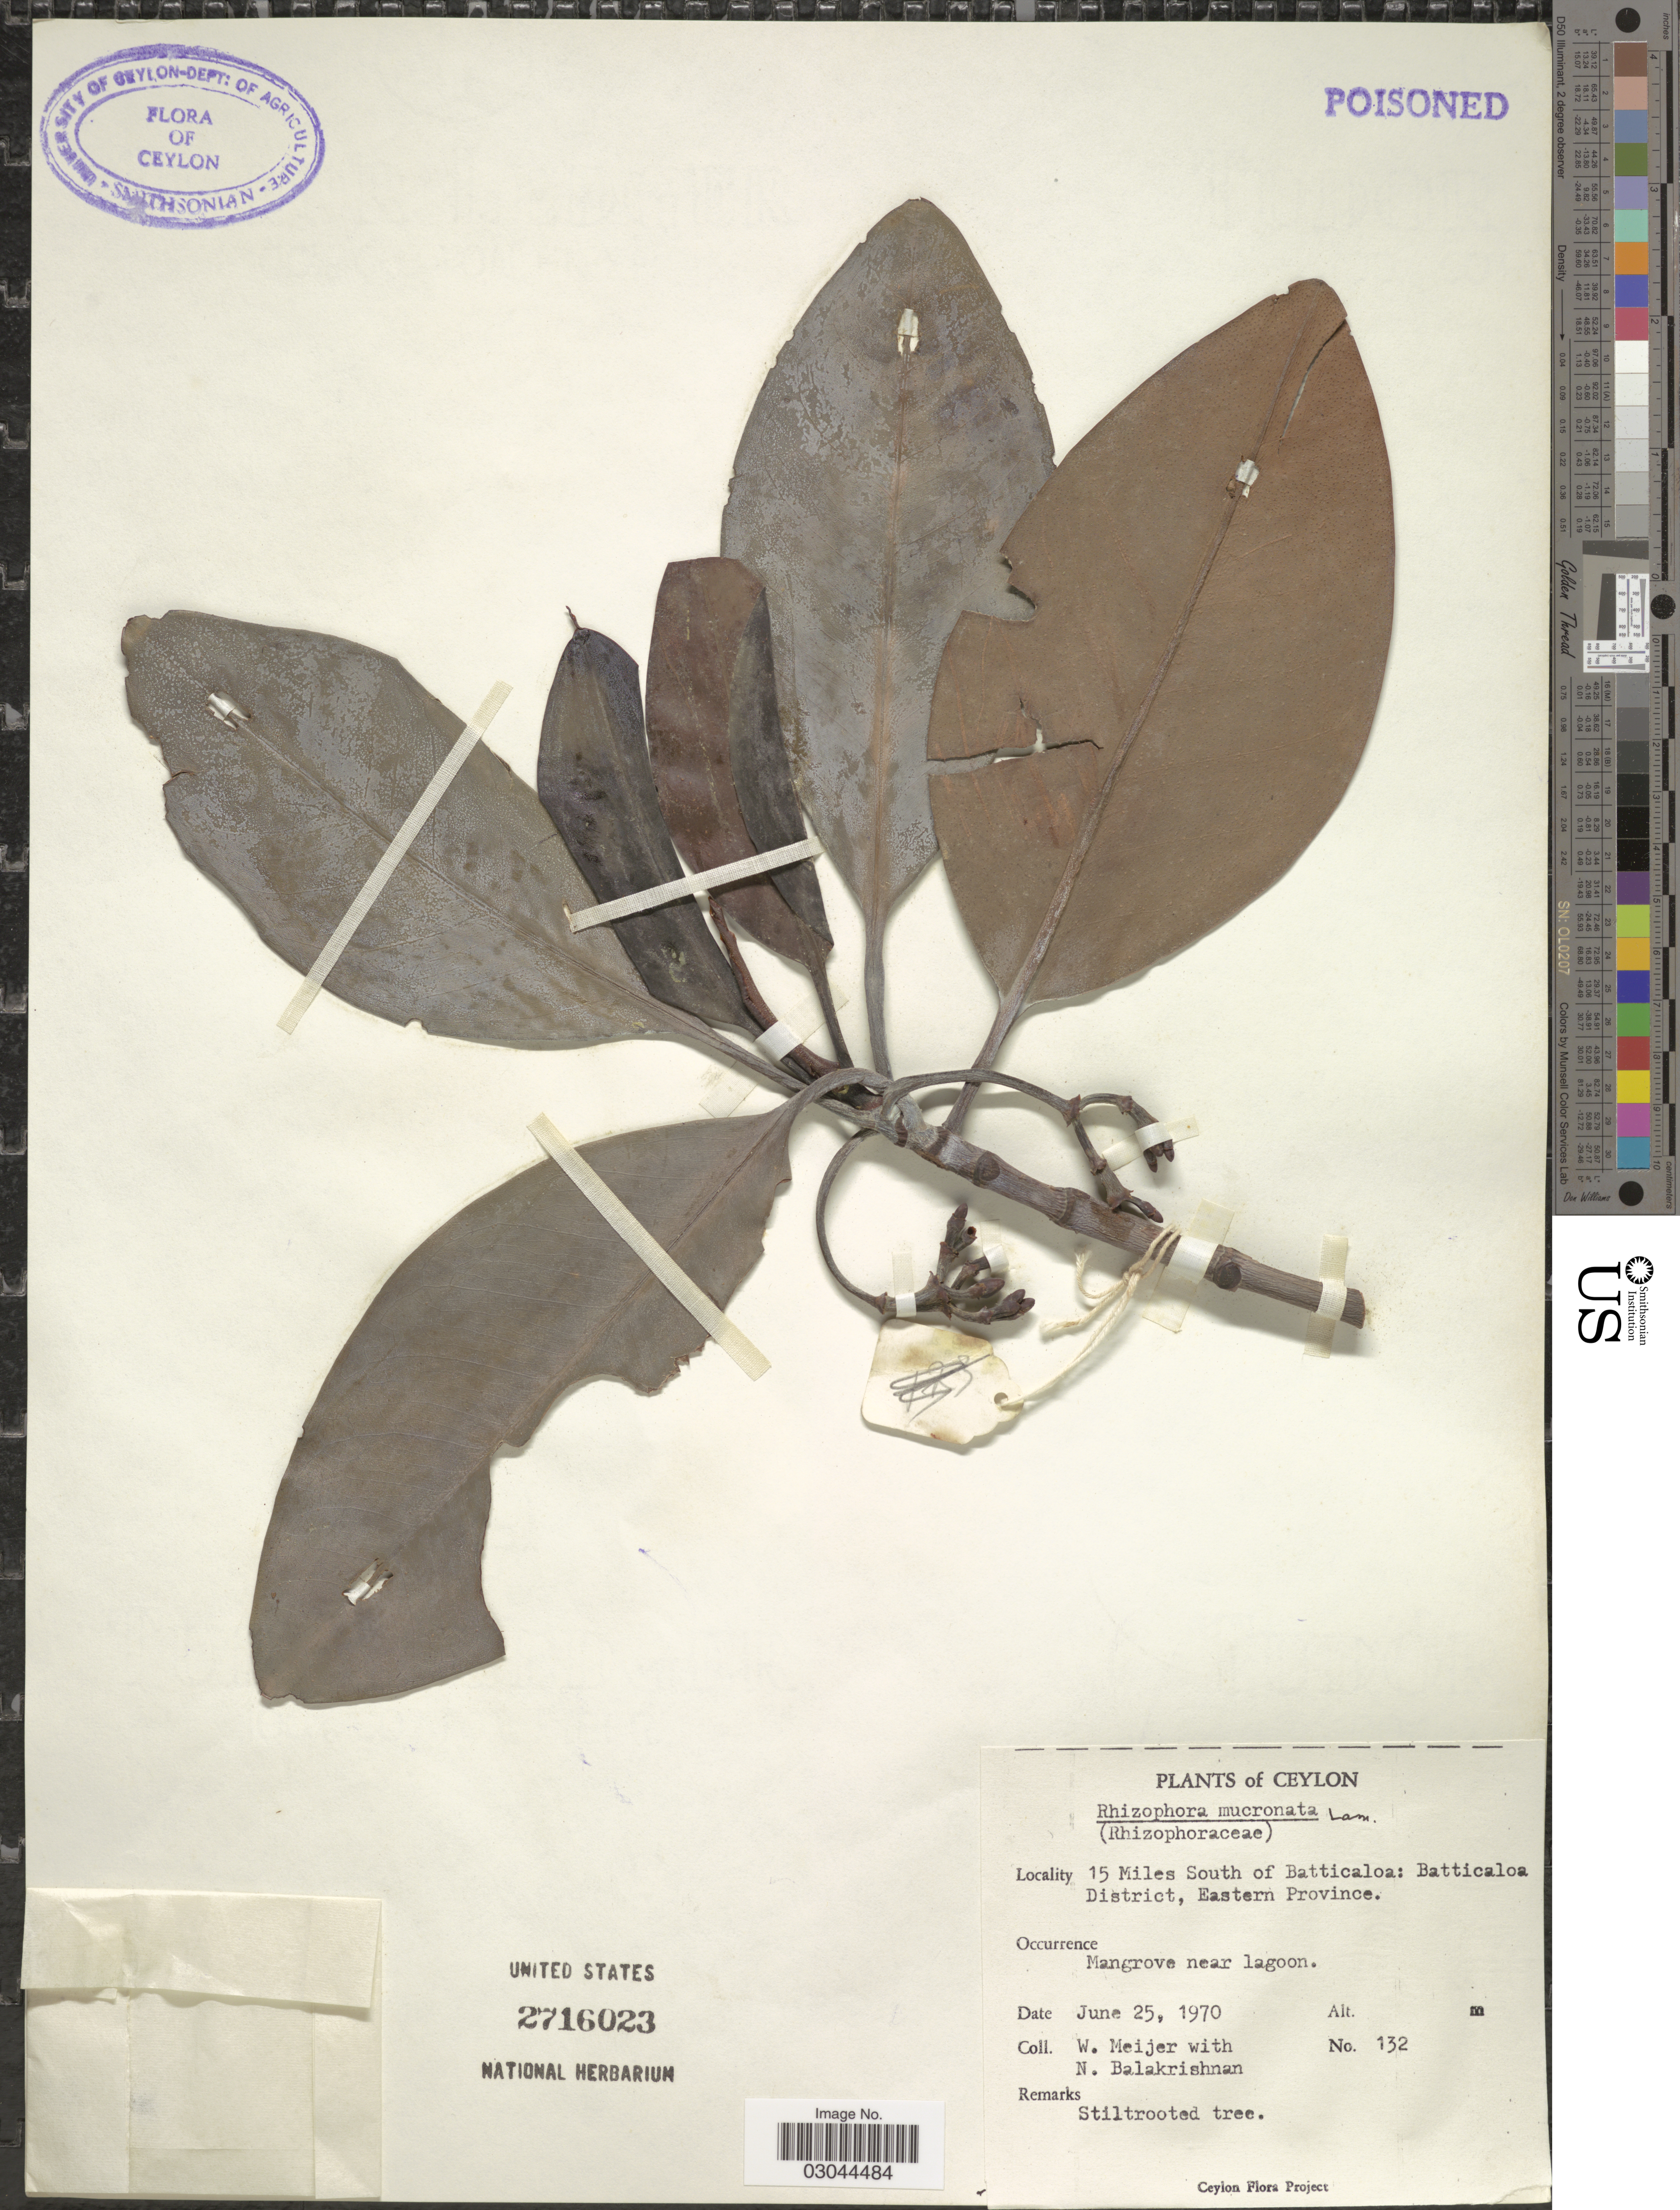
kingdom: Plantae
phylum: Tracheophyta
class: Magnoliopsida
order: Malpighiales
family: Rhizophoraceae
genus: Rhizophora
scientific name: Rhizophora mucronata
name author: Lam.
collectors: W. Meijer & N. Balakrishnan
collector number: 132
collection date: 1970-06-25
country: Sri Lanka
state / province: Eastern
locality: Ceylon. 15 Miles South of Batticaloa: Batticaloa District, Eastern Province.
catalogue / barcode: US 2716023